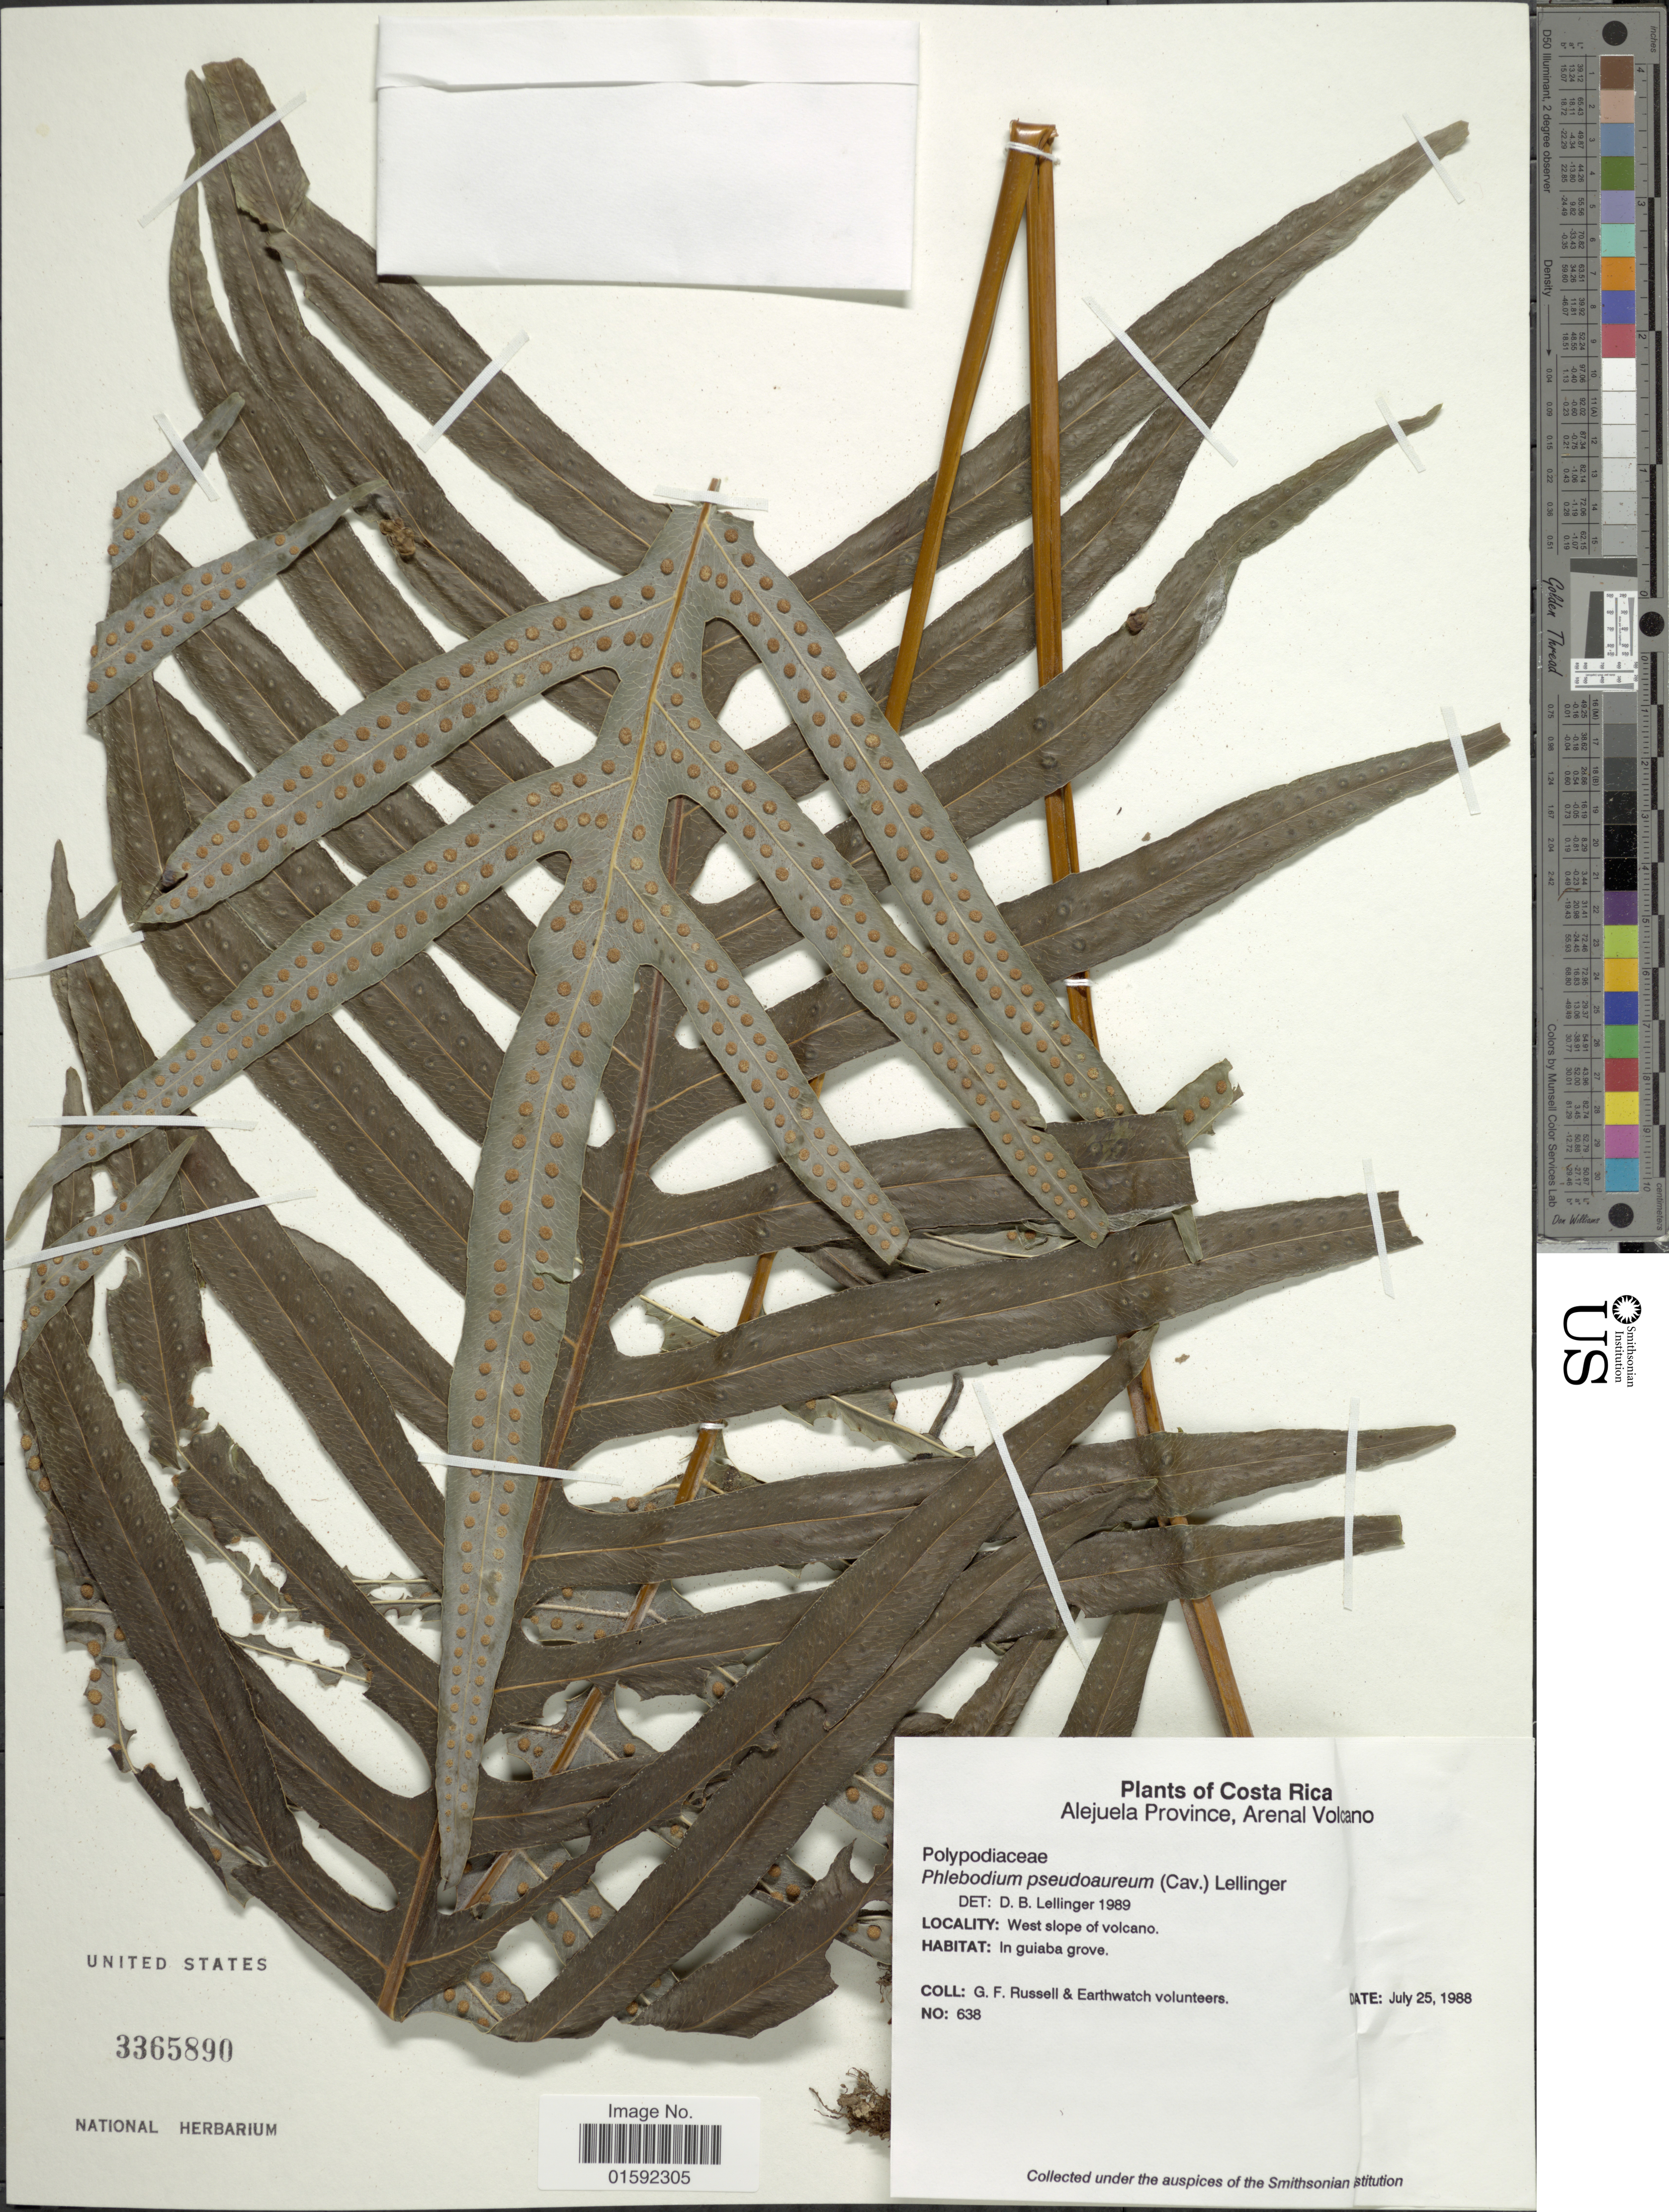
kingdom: Plantae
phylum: Tracheophyta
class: Polypodiopsida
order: Polypodiales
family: Polypodiaceae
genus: Phlebodium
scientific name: Phlebodium pseudoaureum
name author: (Cav.) Lellinger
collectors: G. Russell & Earthwatch Volunteers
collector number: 638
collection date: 1988-07-25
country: Costa Rica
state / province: Alajuela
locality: Costa Rica, Alejuela Province, Arenal Volcano, West slope of Valcano.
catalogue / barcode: US 3365890